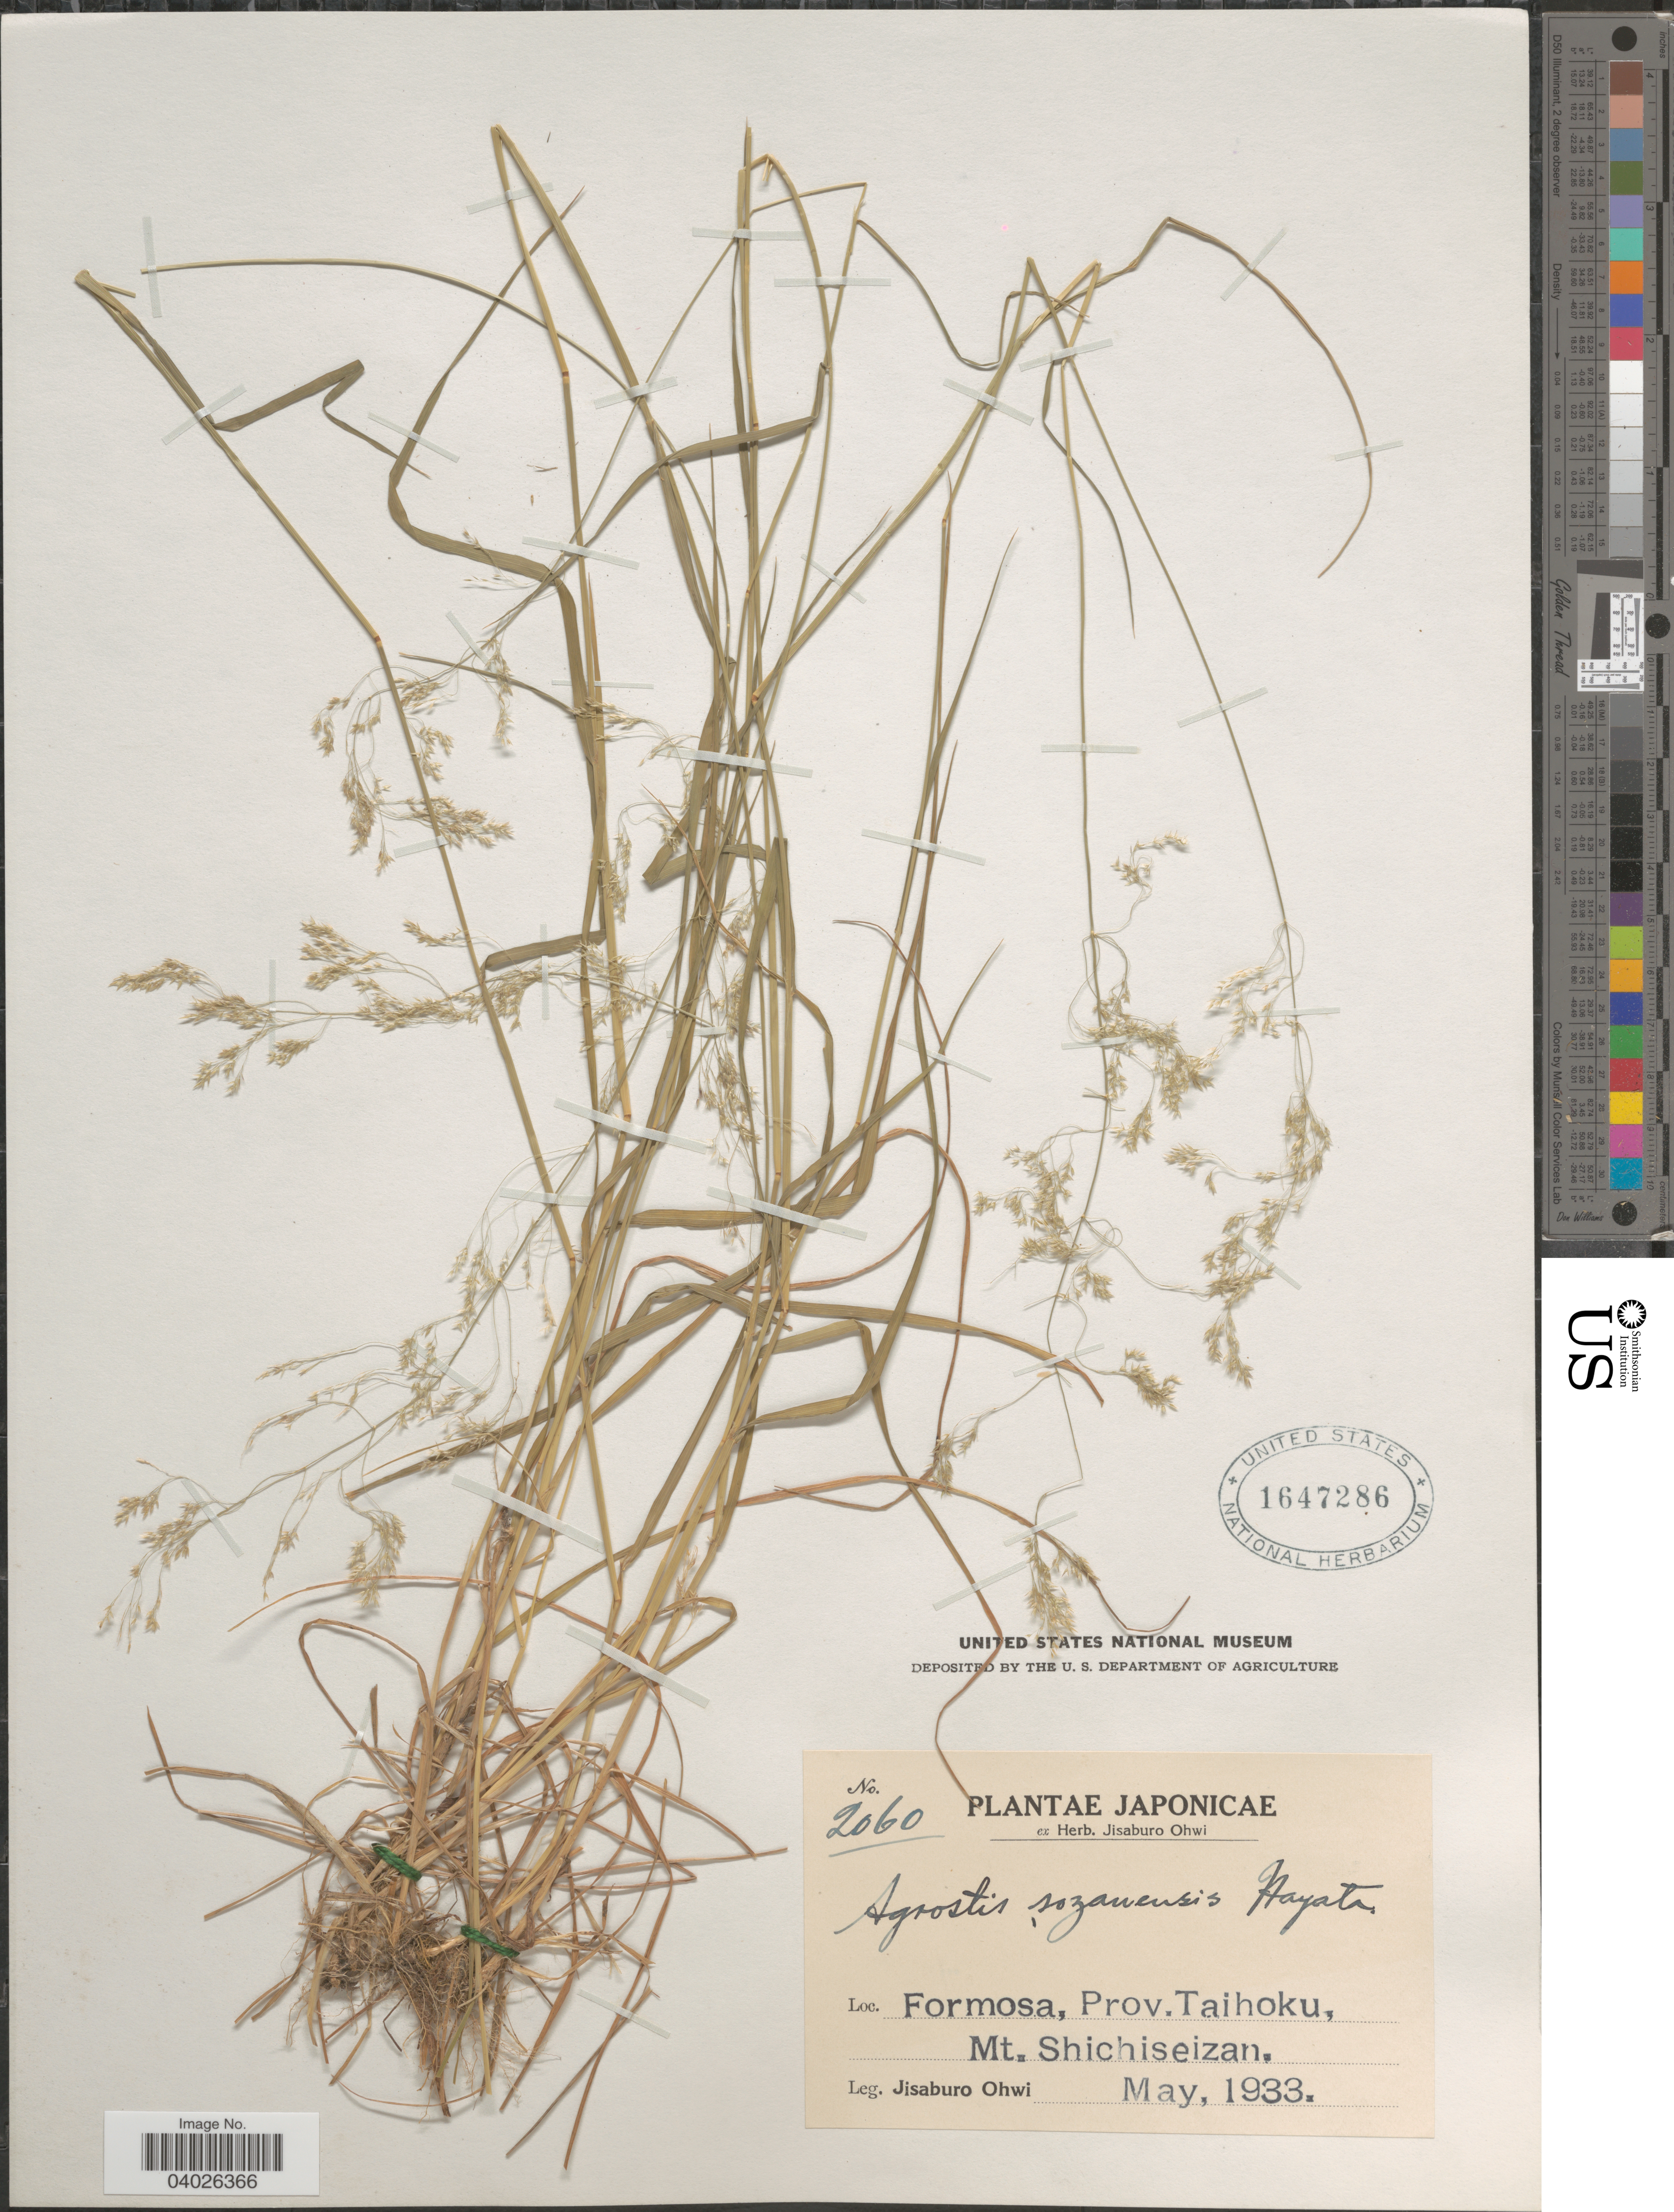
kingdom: Plantae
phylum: Tracheophyta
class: Liliopsida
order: Poales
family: Poaceae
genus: Agrostis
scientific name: Agrostis infirma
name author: Büse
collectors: J. Ohwi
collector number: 2060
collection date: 1933-05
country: Taiwan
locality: Formosa, Prov. Taihoku, Mt. Shichiseizan.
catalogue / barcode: US 1647286